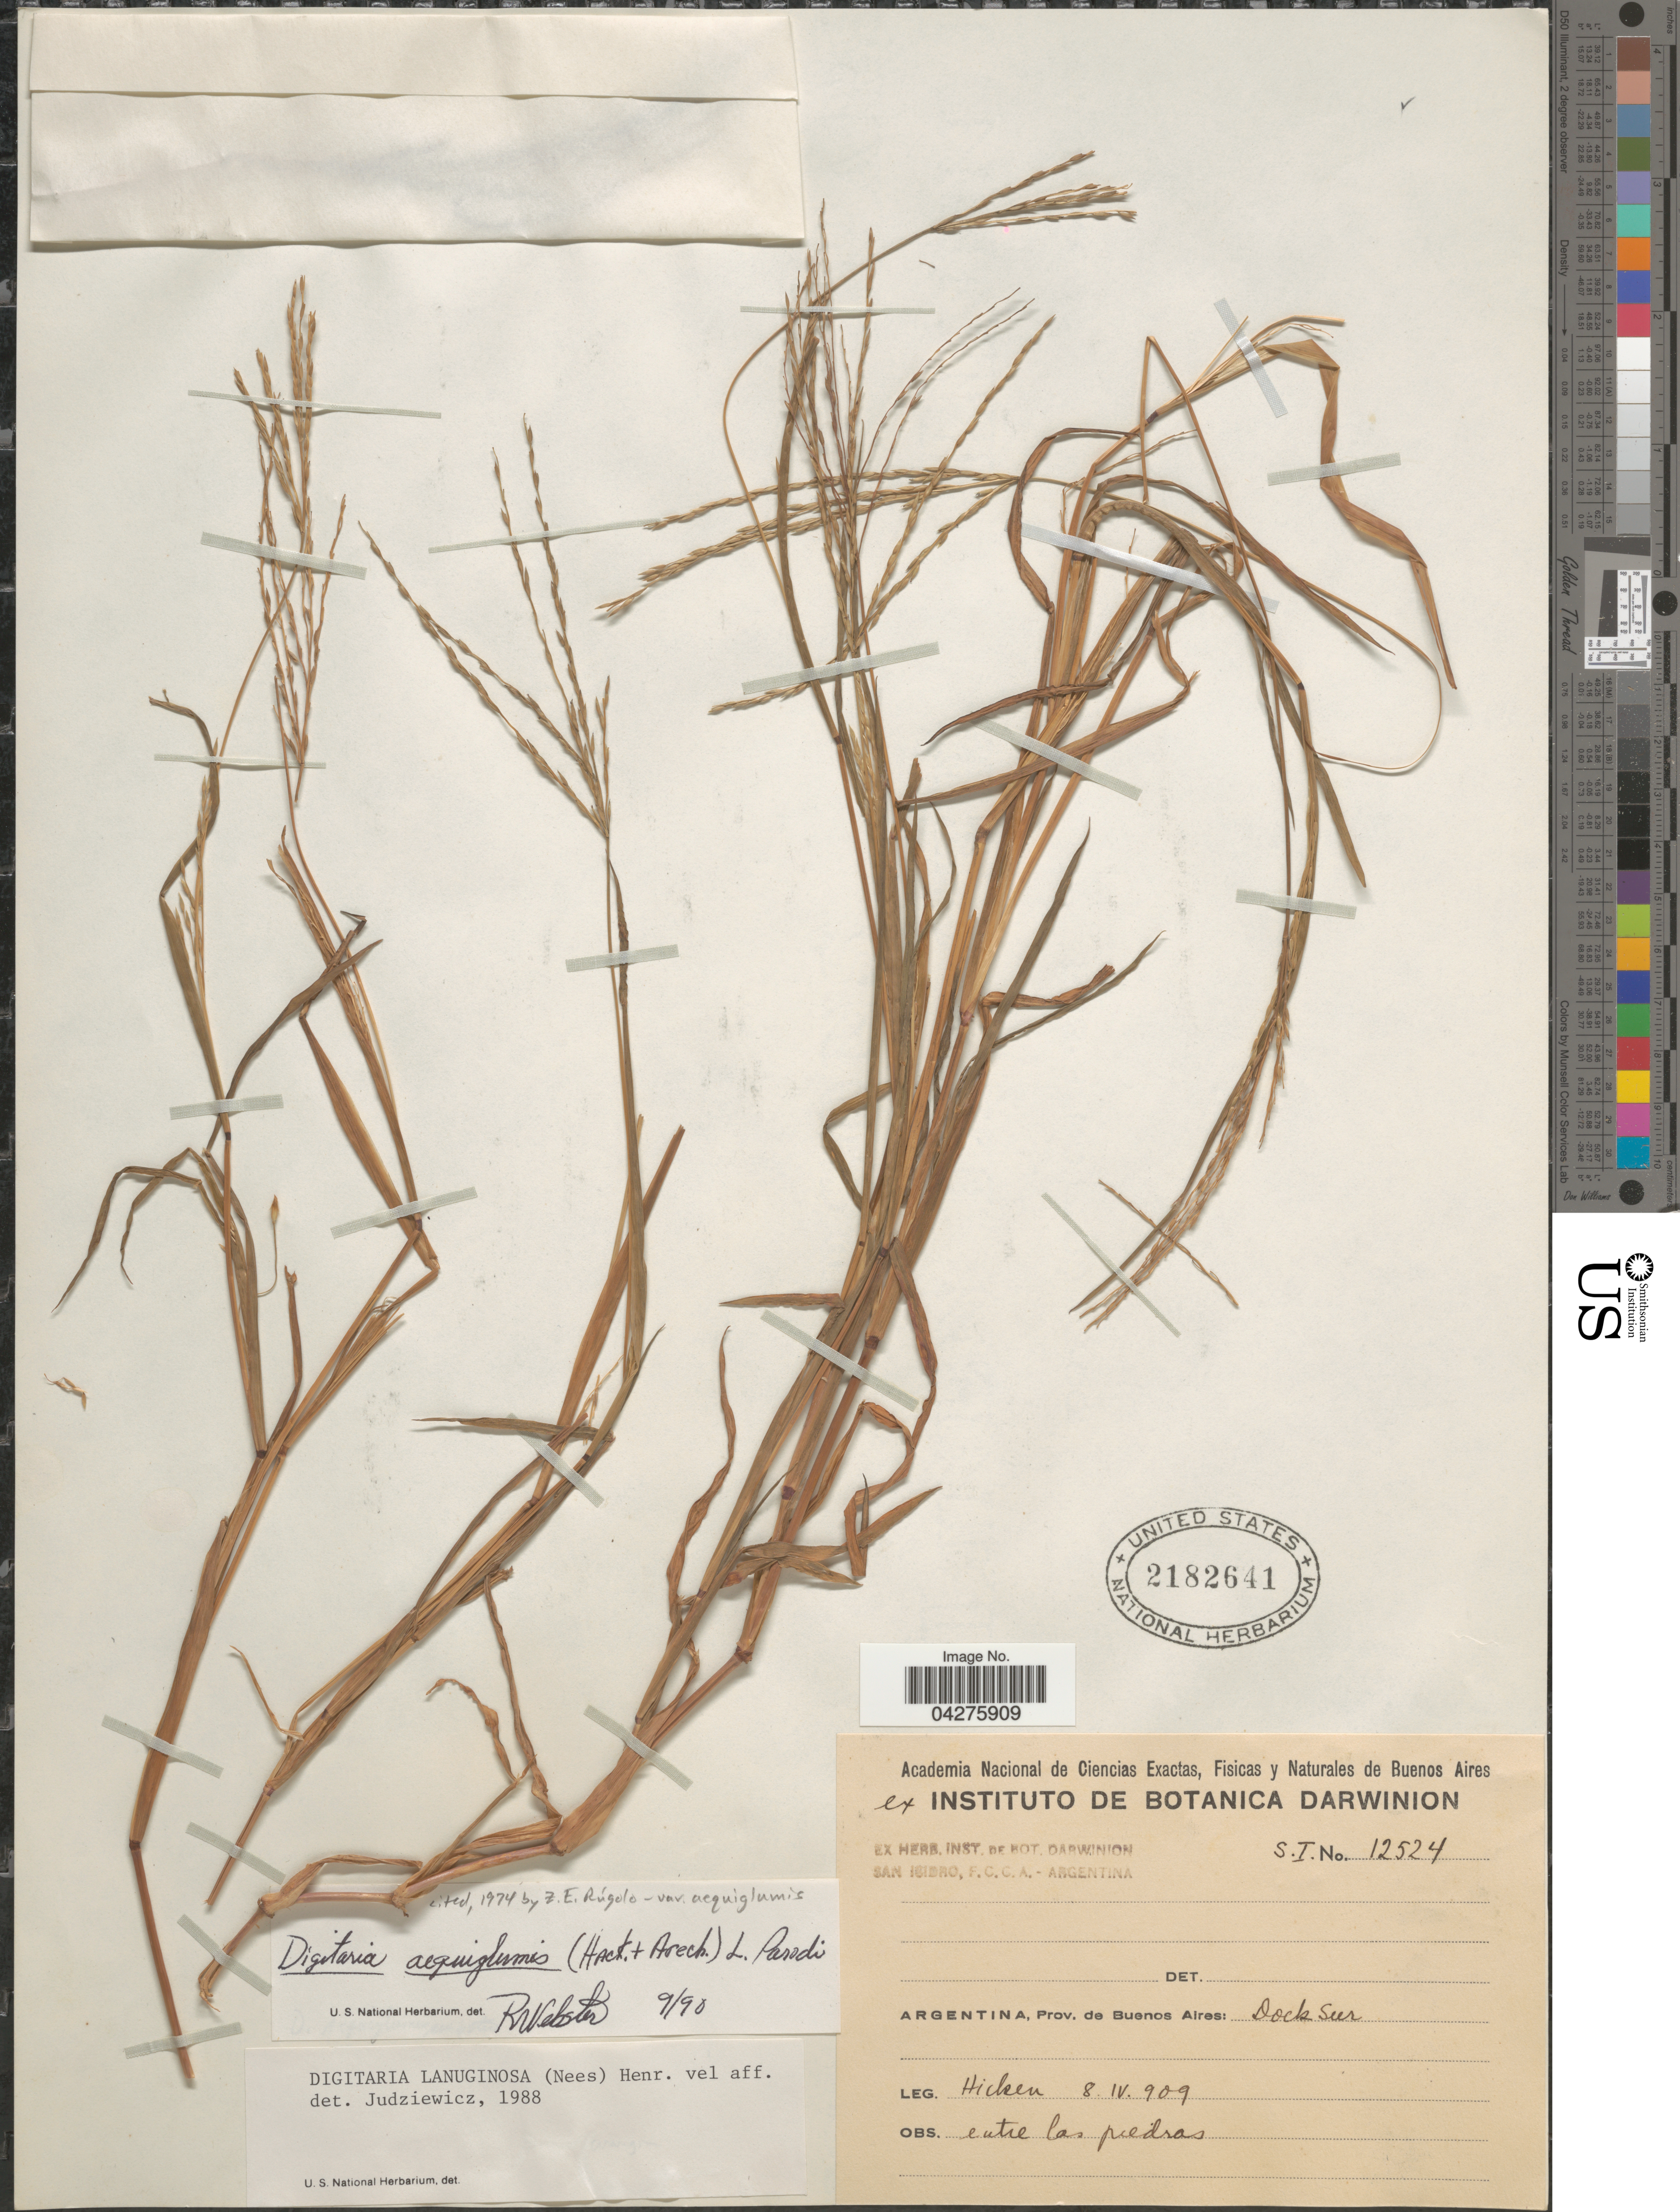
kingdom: Plantae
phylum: Tracheophyta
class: Liliopsida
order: Poales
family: Poaceae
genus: Digitaria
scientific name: Digitaria aequiglumis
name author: (Hack. & Arechav.) Parodi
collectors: Hicken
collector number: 12524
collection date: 1909-04-08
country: Argentina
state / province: Buenos Aires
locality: Dock Sur. Entre las piedras.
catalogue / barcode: US 2182641